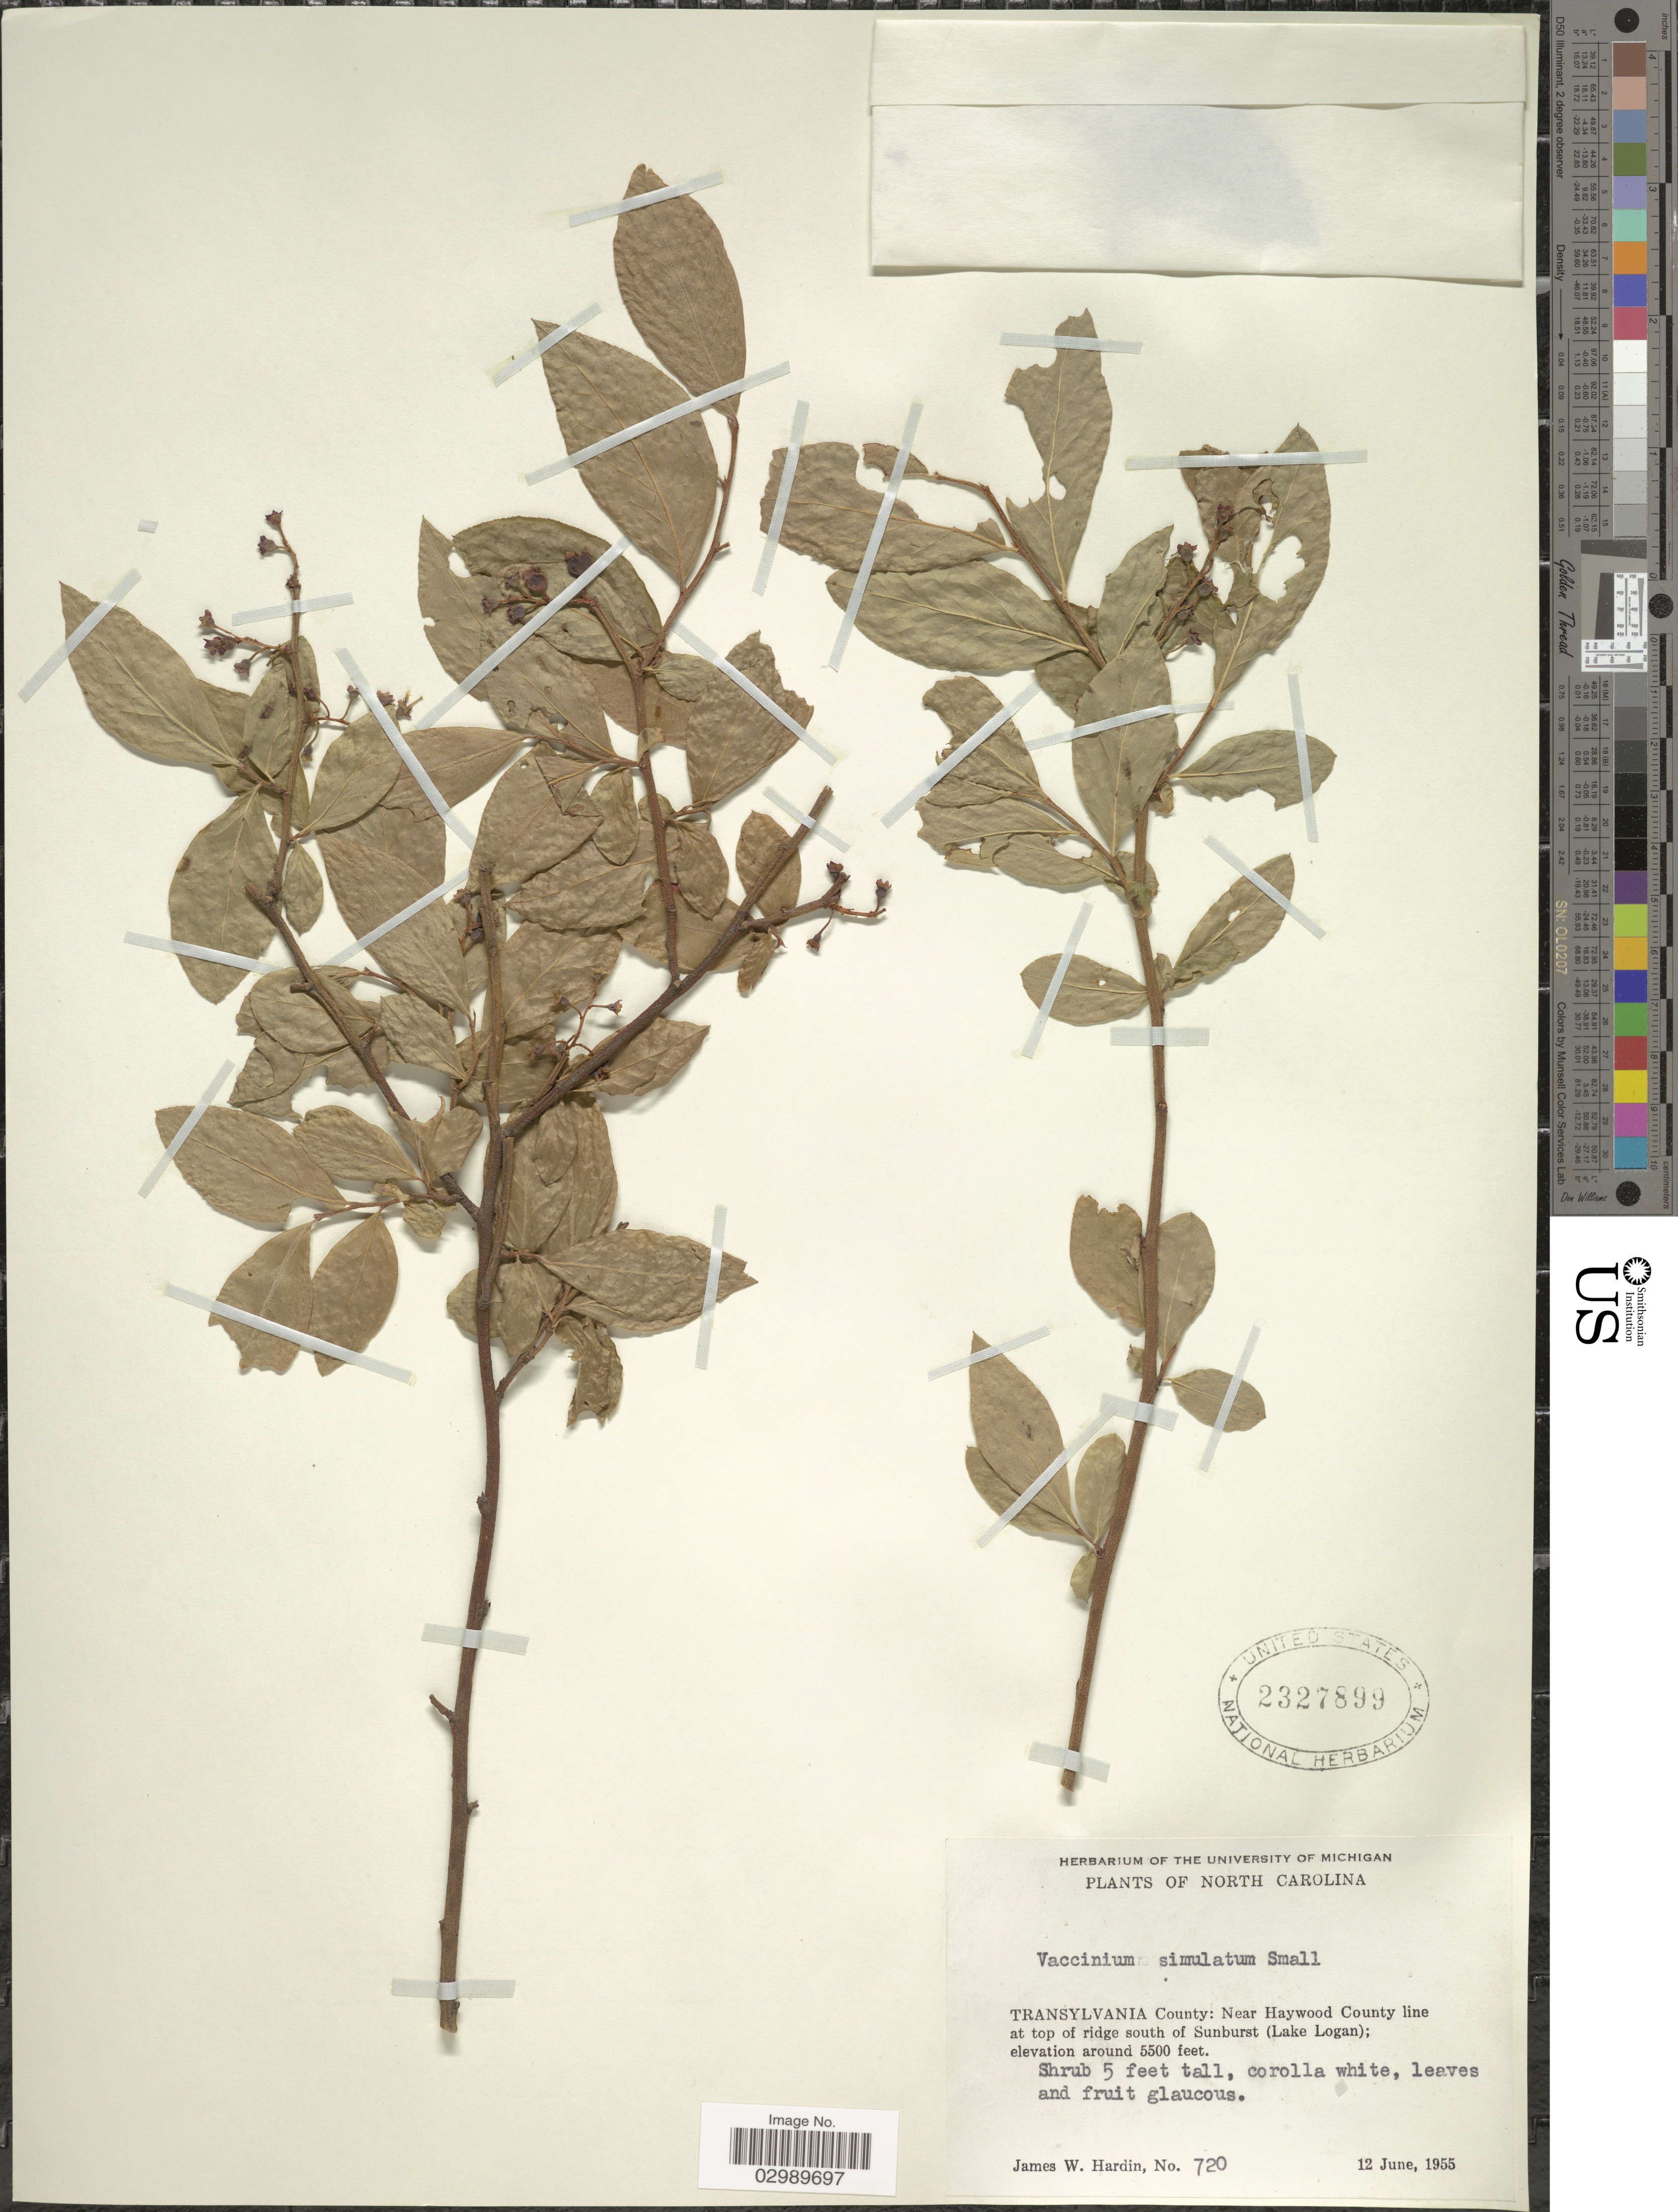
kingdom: Plantae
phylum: Tracheophyta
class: Magnoliopsida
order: Ericales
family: Ericaceae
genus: Vaccinium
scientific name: Vaccinium simulatum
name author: Small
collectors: J. W. Hardin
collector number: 720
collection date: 1955-06-12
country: United States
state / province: North Carolina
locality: Transylvania County: Near Haywood County line at top of ridge south of Sunburst (Lake Logan).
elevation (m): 1676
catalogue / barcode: US 2327899